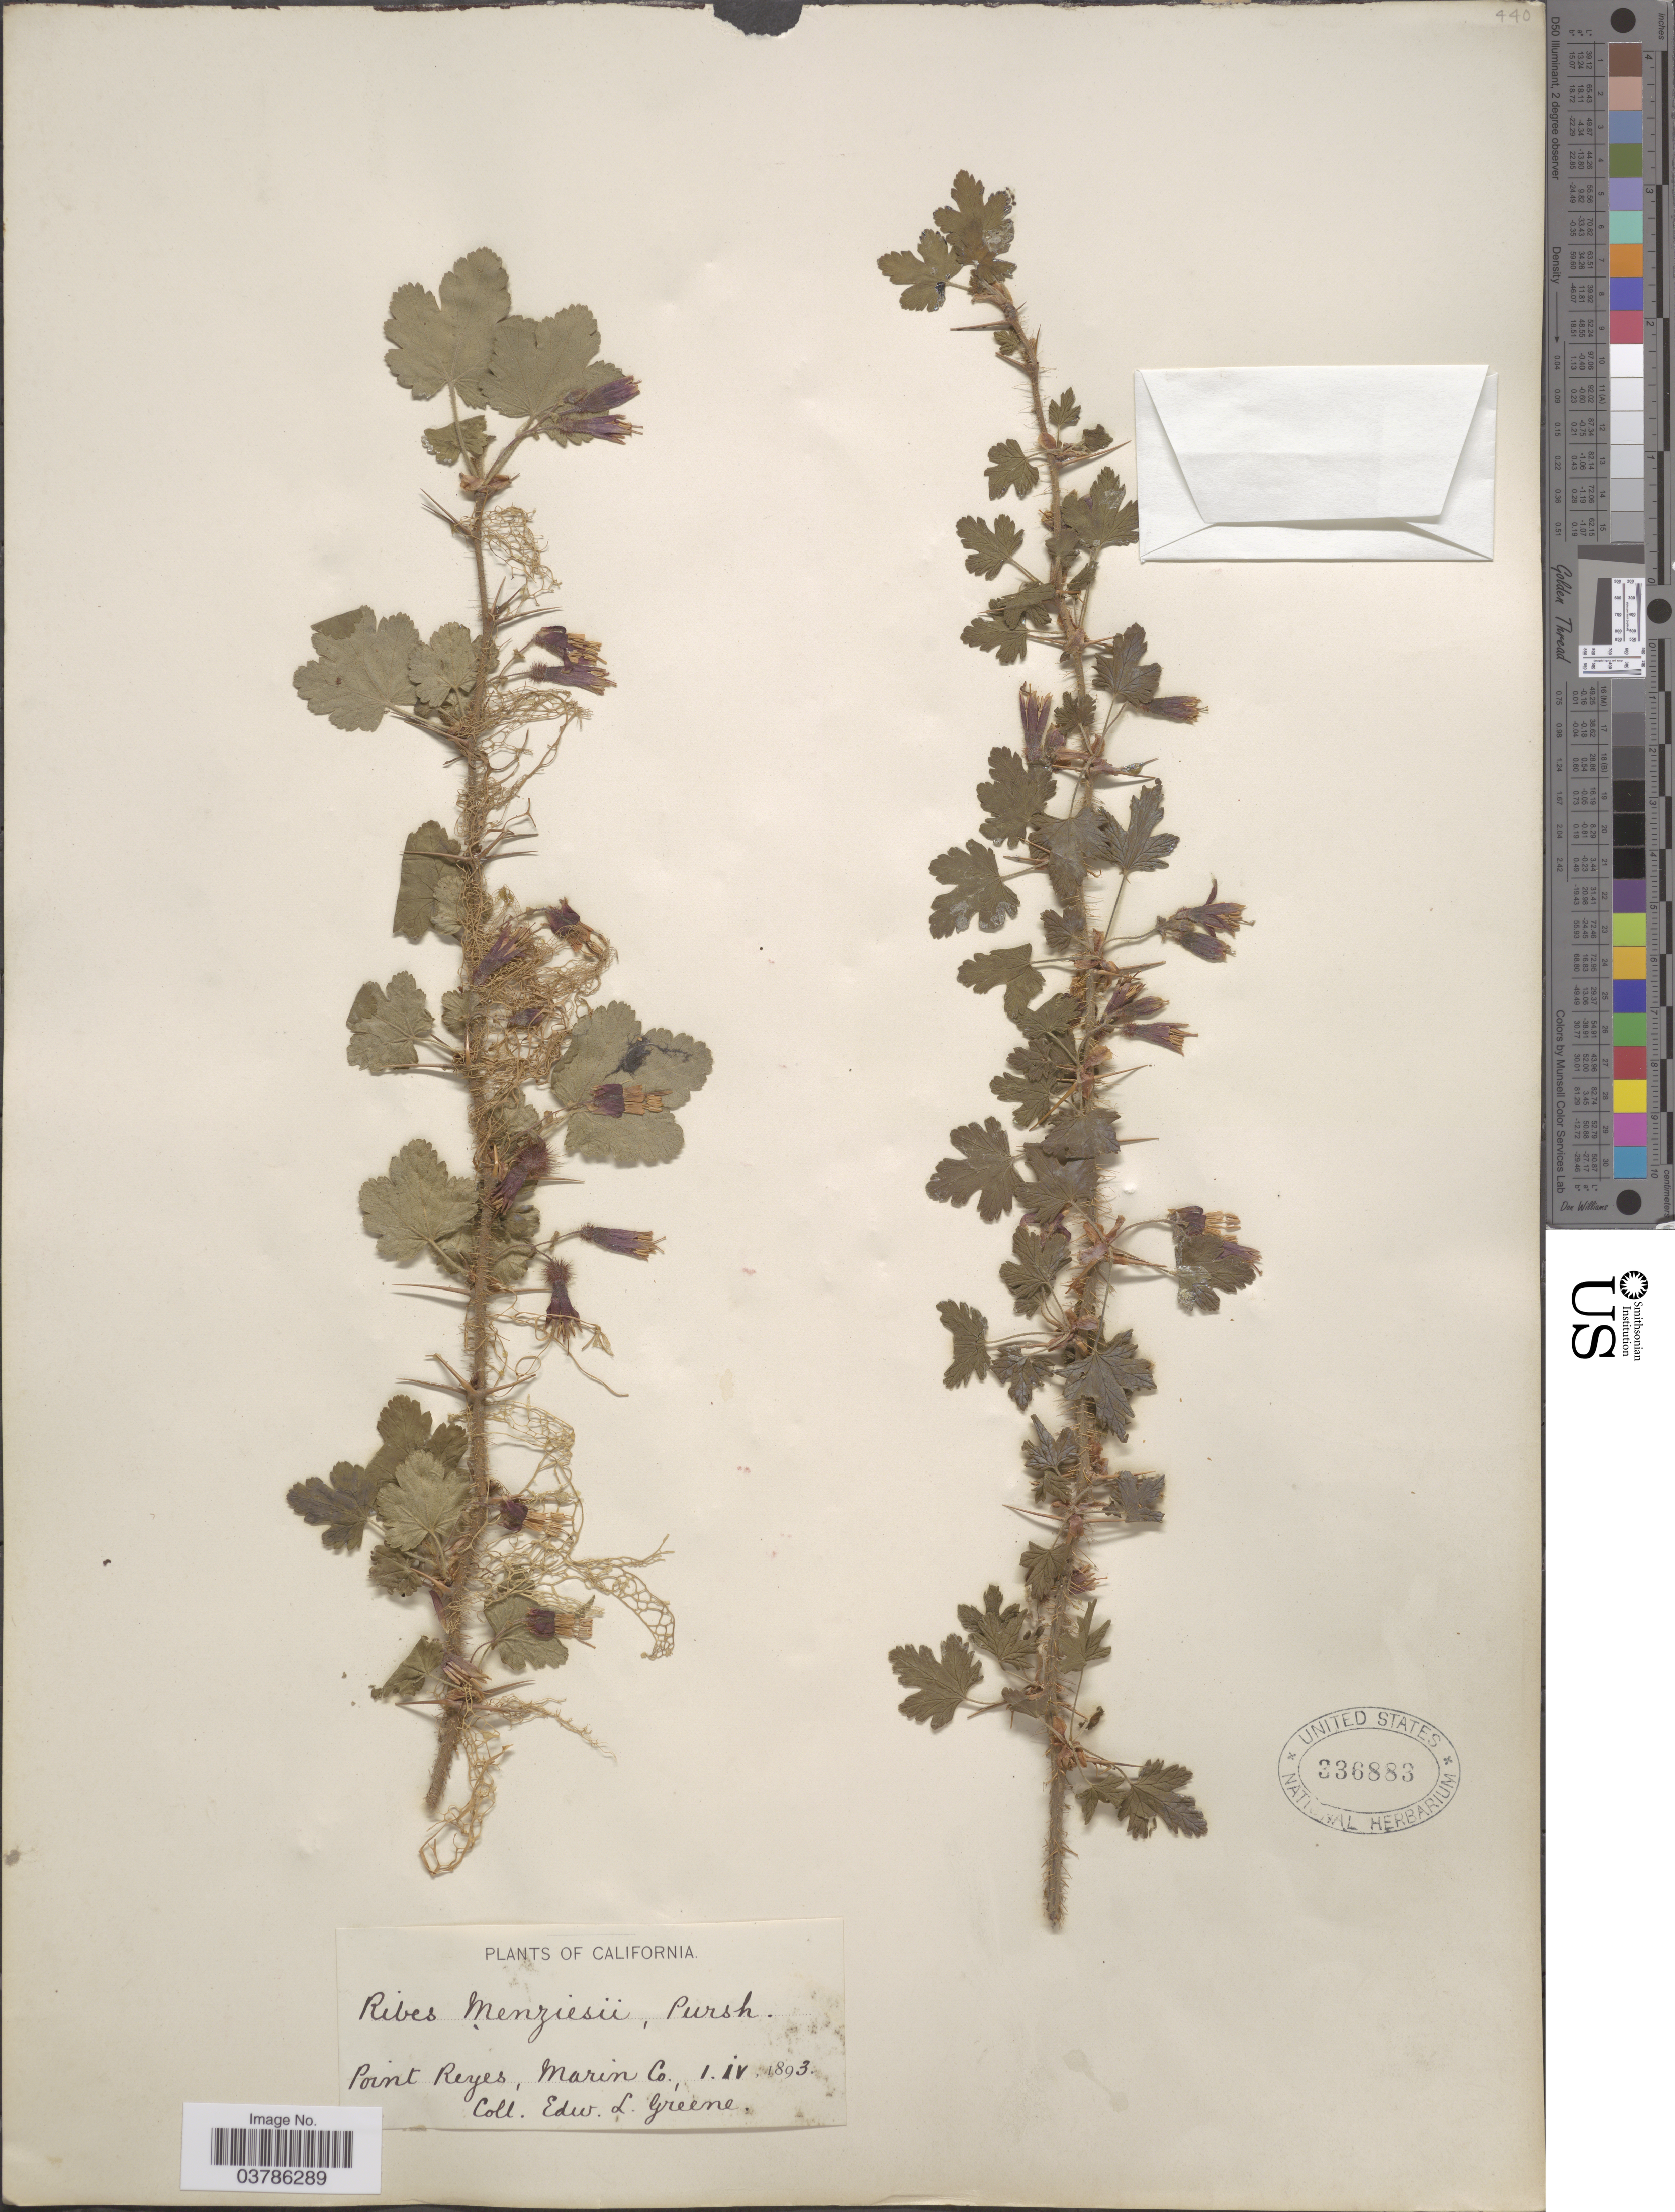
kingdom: Plantae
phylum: Tracheophyta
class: Magnoliopsida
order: Saxifragales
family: Grossulariaceae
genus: Ribes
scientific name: Ribes menziesii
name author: Pursh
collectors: E. L. Greene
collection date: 1893-04-01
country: United States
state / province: California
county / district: Marin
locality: Point Reyes, Marin Co.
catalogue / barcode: US 336883